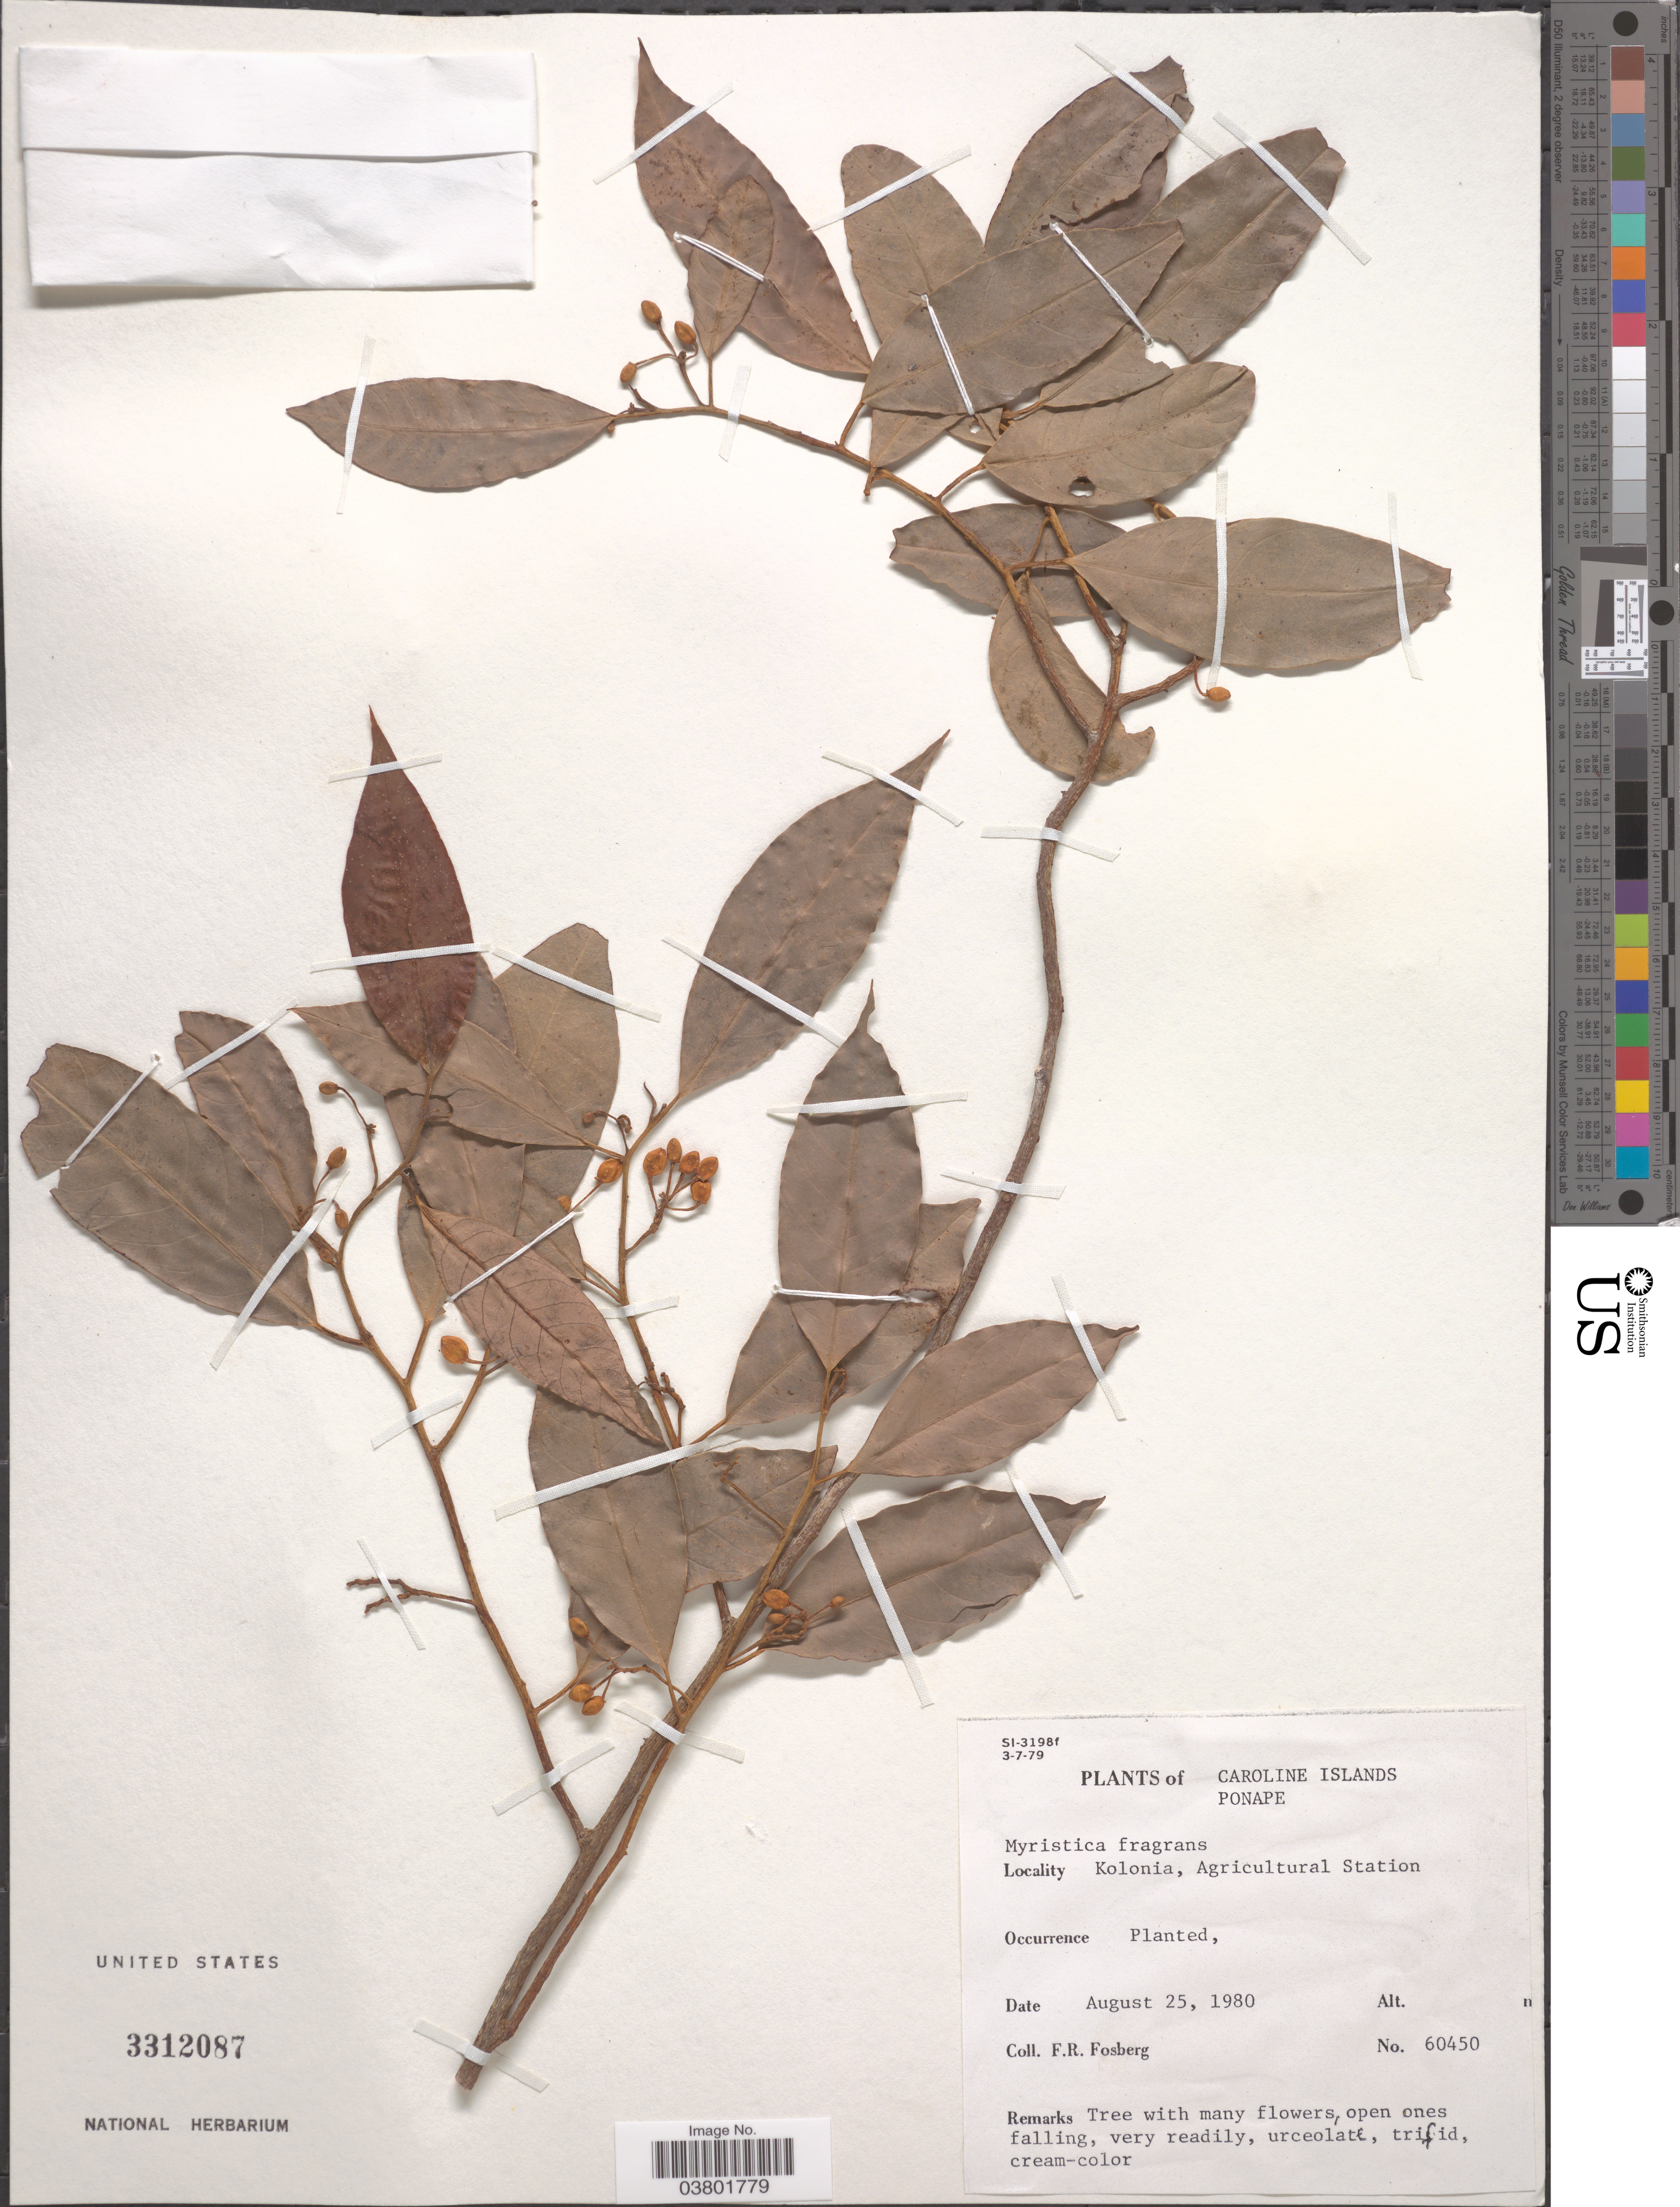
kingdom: Plantae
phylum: Tracheophyta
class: Magnoliopsida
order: Magnoliales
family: Myristicaceae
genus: Myristica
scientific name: Myristica fragrans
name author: Houtt.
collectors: F. R. Fosberg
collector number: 60450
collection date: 1980-08-25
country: Micronesia, Federated States of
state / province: Pohnpei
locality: Caroline Islands. Ponape. Kolonia, Agricultural Station.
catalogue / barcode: US 3312087